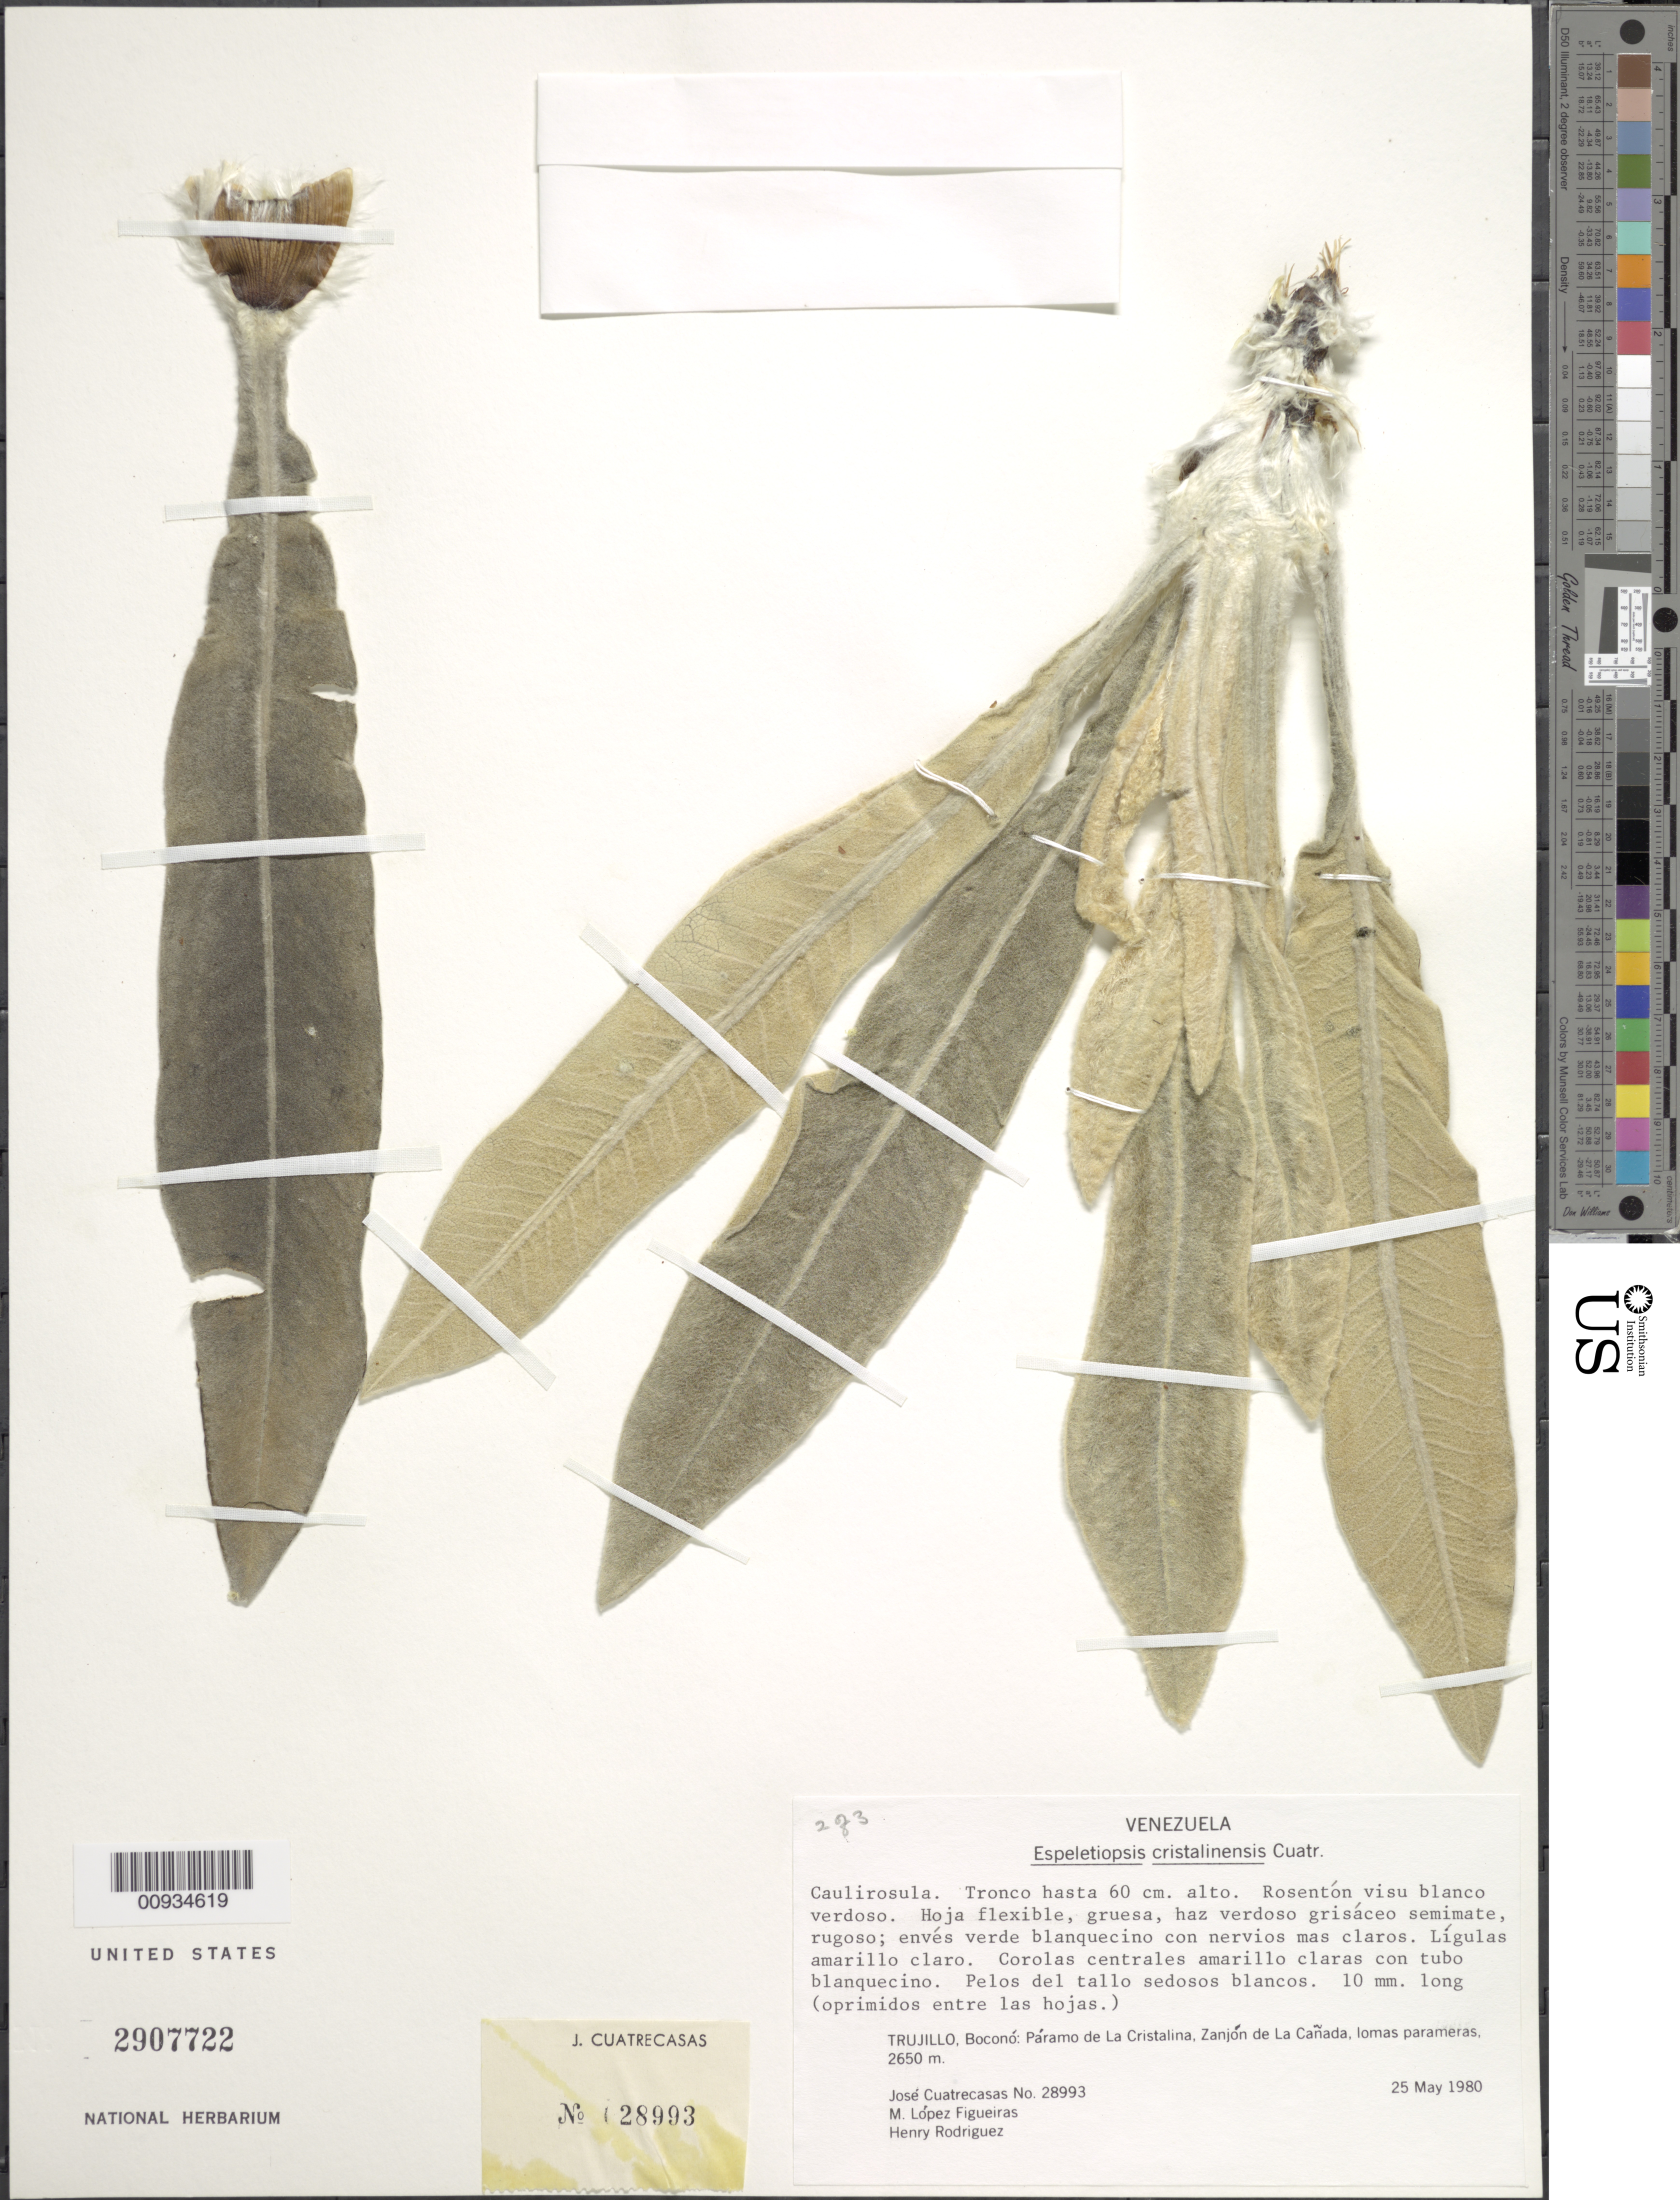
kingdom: Plantae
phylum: Tracheophyta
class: Magnoliopsida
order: Asterales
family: Asteraceae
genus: Espeletiopsis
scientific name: Espeletiopsis cristalinensis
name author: (Cuatrec.) Cuatrec.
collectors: J. Cuatrecasas, M. López Figueiras & H. A. Rodriguez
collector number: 28993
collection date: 1980-05-25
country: Venezuela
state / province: Trujillo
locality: Trujillo, Bocono: Paramo de La Cristalina, Zanjon de La Cañada, lomas parameras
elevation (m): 2650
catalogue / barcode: US 2907722